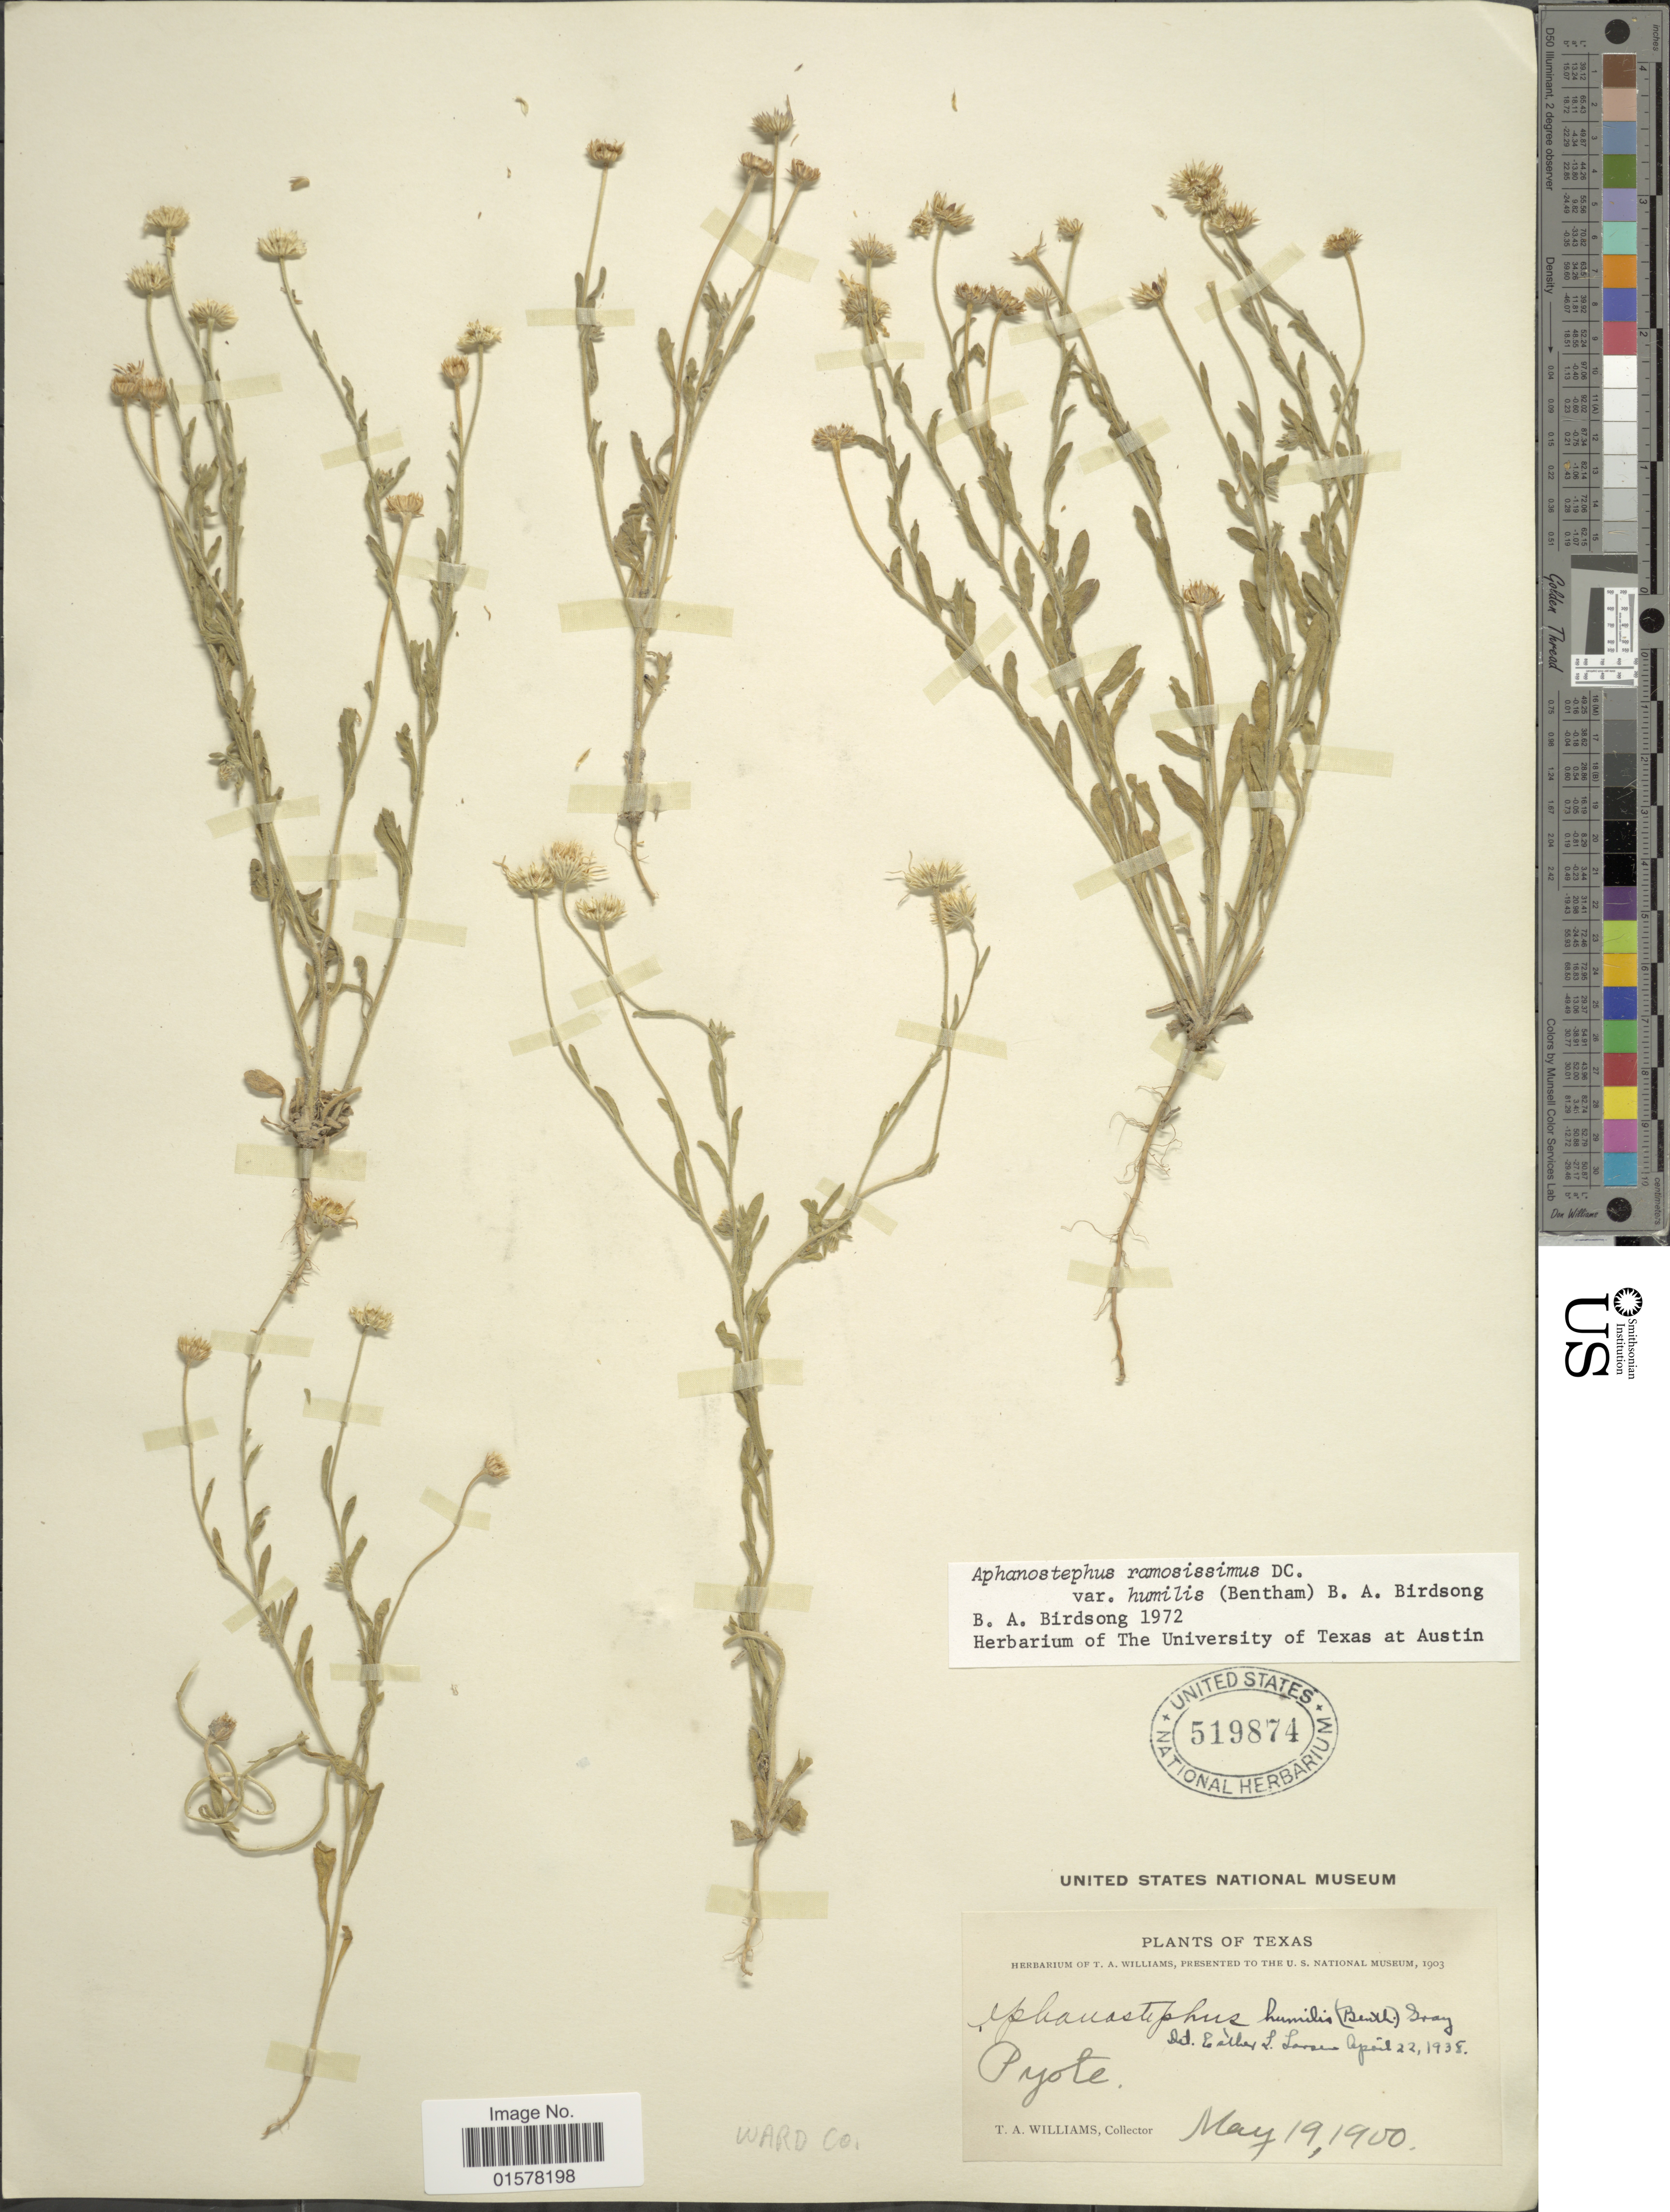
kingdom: Plantae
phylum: Tracheophyta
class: Magnoliopsida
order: Asterales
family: Asteraceae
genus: Aphanostephus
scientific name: Aphanostephus ramosissimus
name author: DC.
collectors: T. A. Williams (herbarium)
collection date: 1900-05-19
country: United States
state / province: Texas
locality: Pyote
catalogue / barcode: US 519874